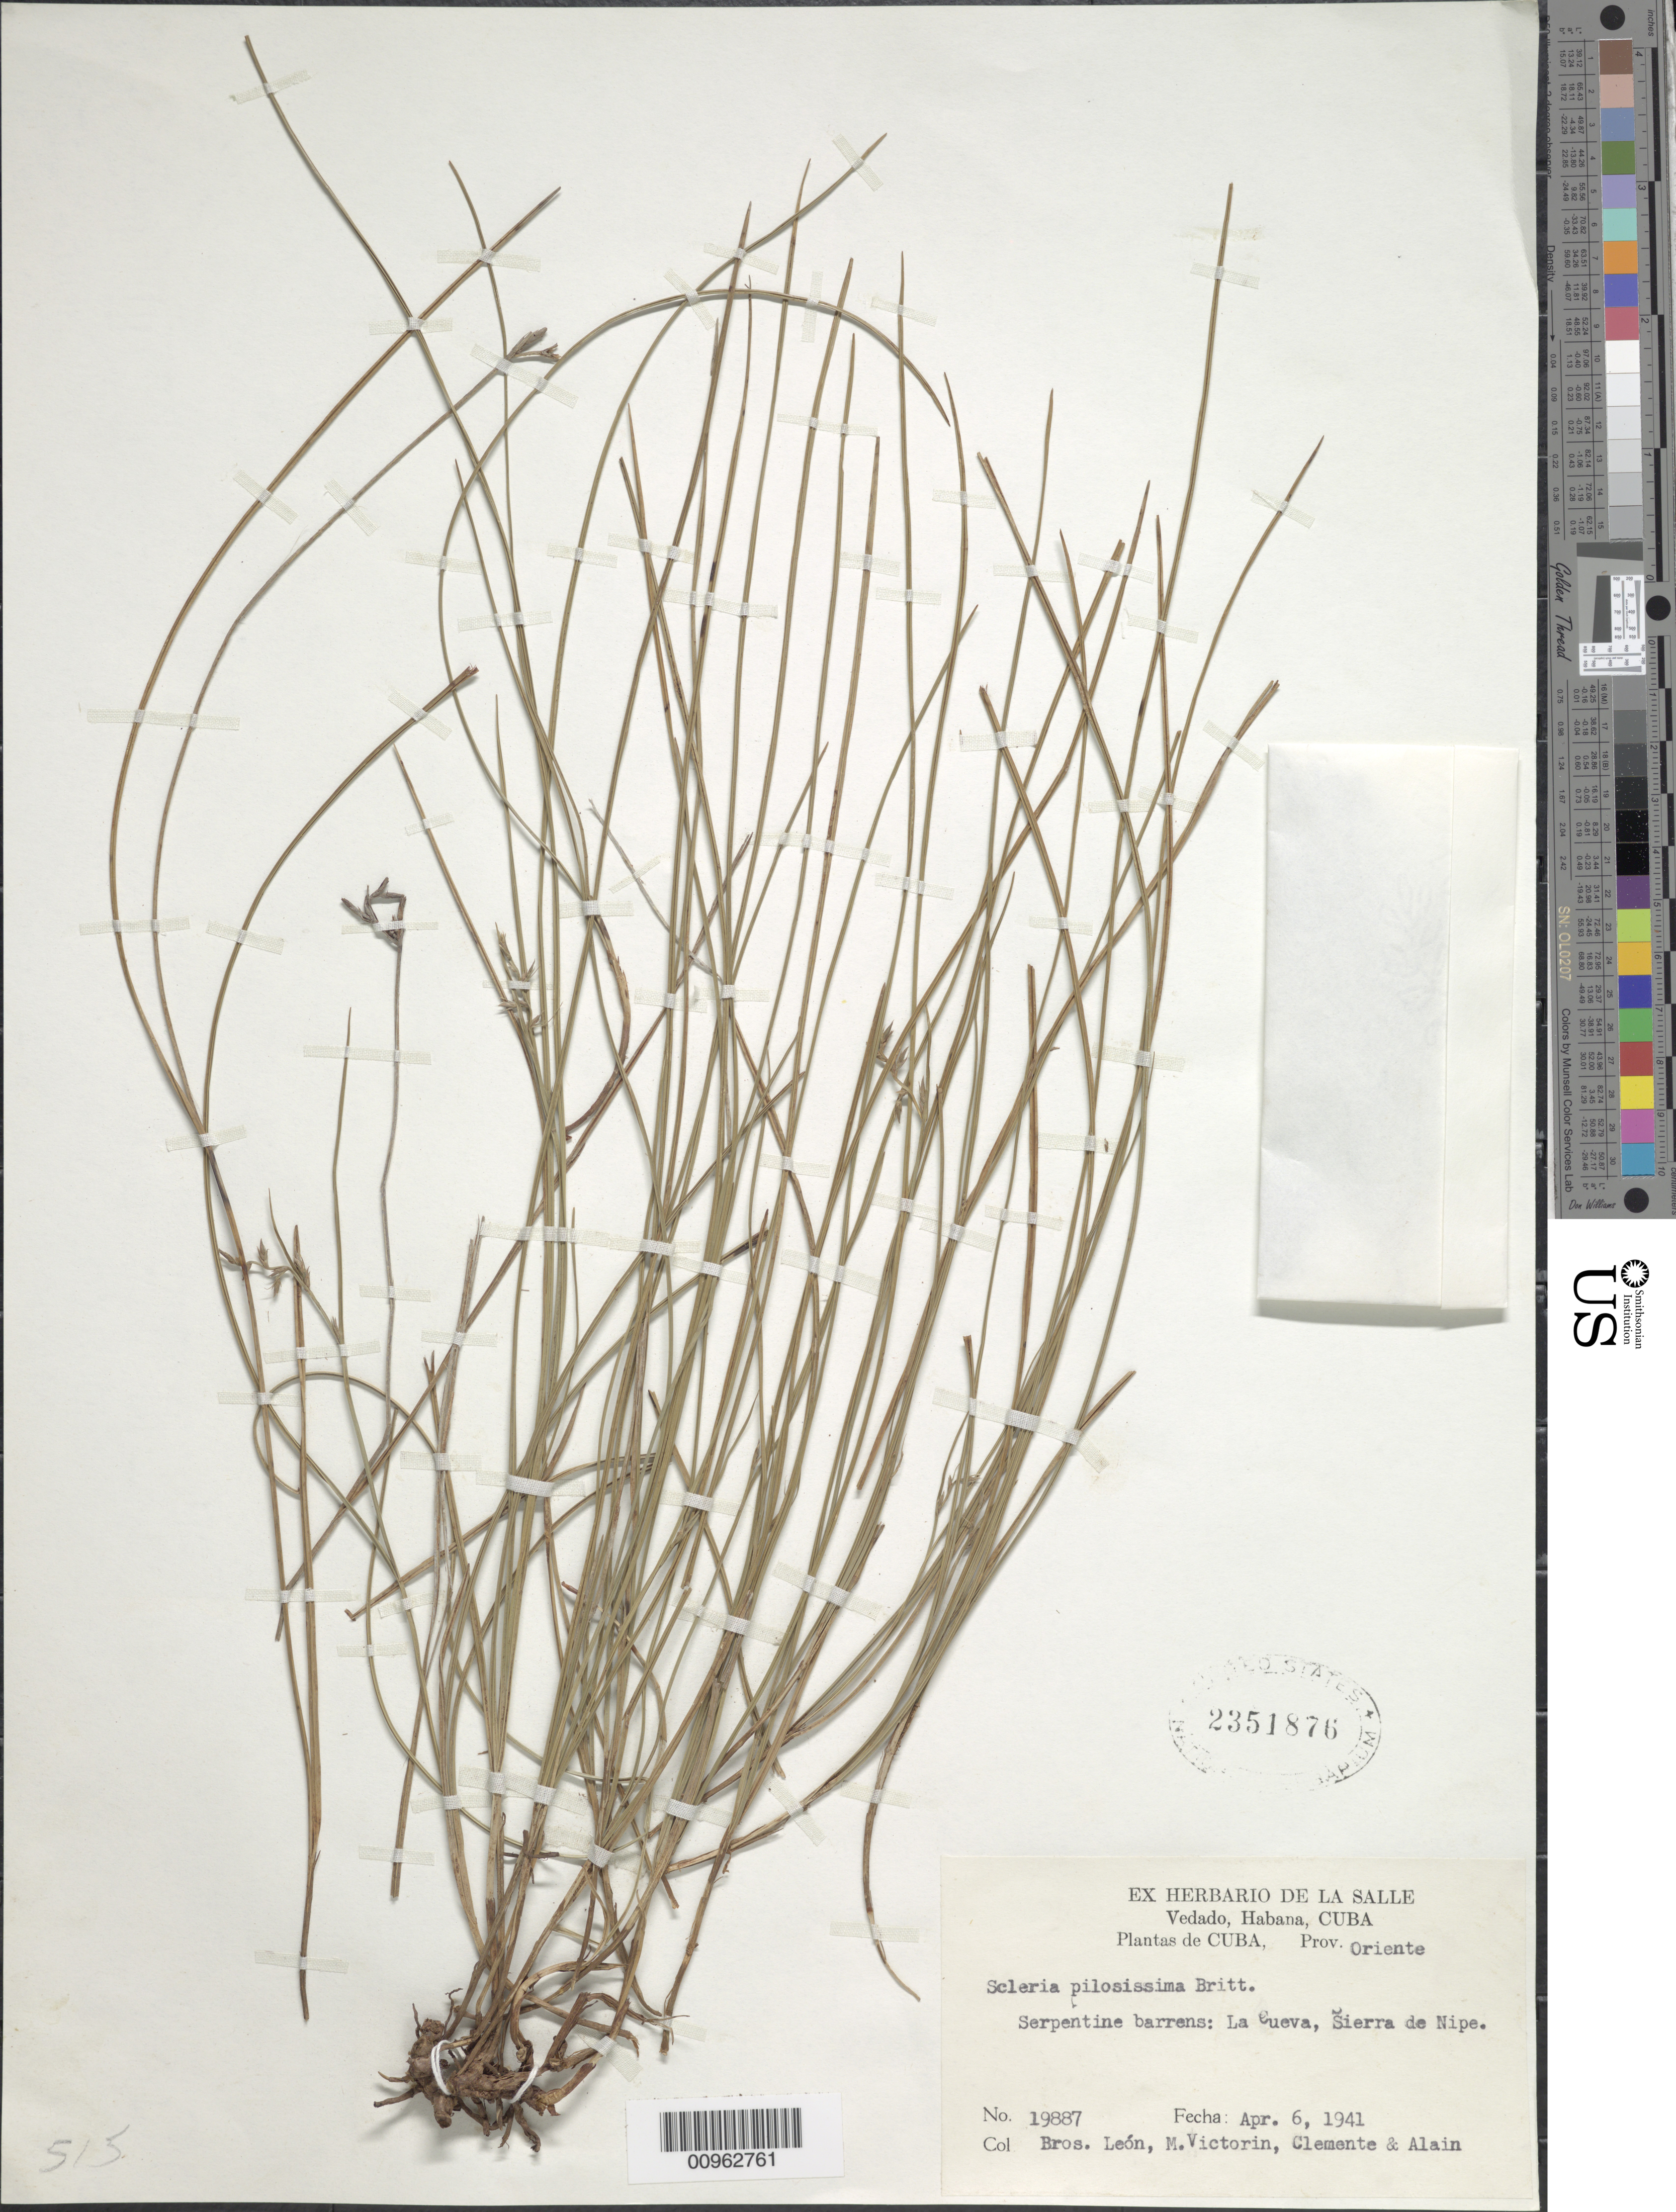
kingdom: Plantae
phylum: Tracheophyta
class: Liliopsida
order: Poales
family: Cyperaceae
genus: Scleria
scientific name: Scleria pilosissima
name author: Britton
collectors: Bro. León, Fr. Marie-Victorin, -- Clemente & A. H. Liogier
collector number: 19887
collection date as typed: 06 Apr 1941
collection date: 1941-04-06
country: Cuba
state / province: Holguín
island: Cuba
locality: La Cueva, Sierra de Nipe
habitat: Serpentine barrens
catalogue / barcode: US 2351876